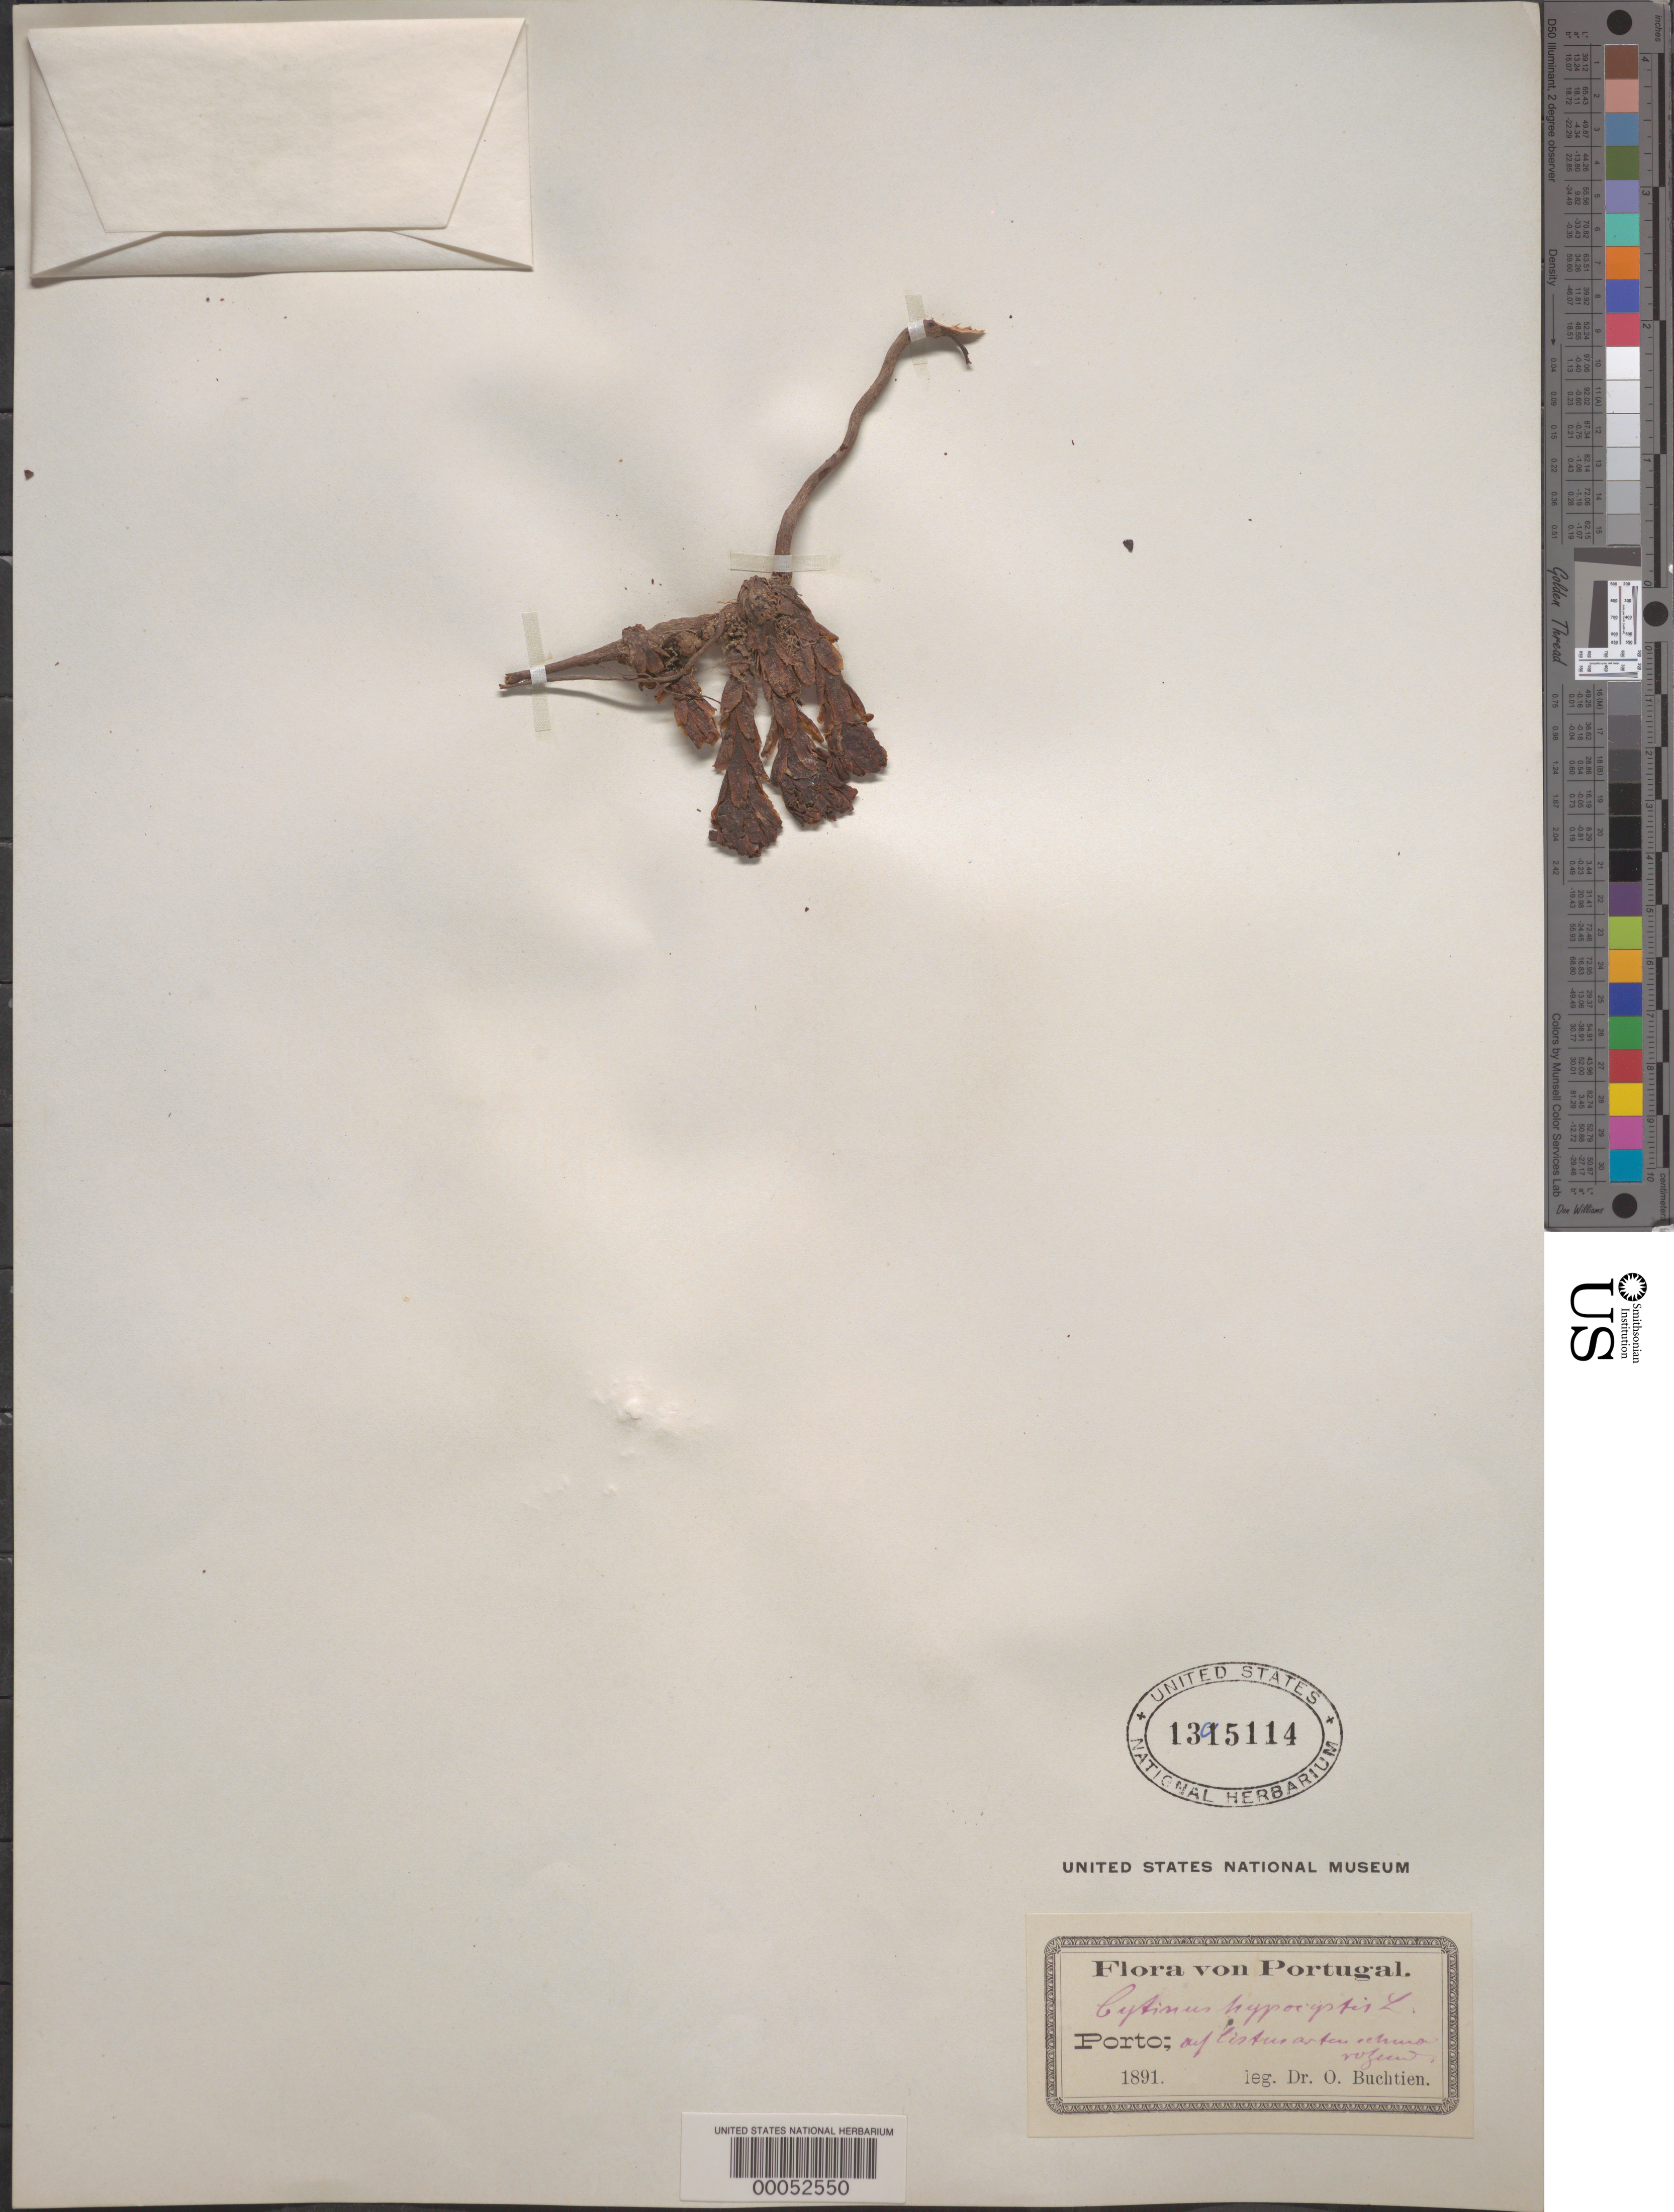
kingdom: Plantae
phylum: Tracheophyta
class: Magnoliopsida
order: Malvales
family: Cytinaceae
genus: Cytinus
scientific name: Cytinus hypocystis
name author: (L.) L.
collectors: O. Buchtien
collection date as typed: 1891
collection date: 1891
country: Portugal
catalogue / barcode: US 1395114